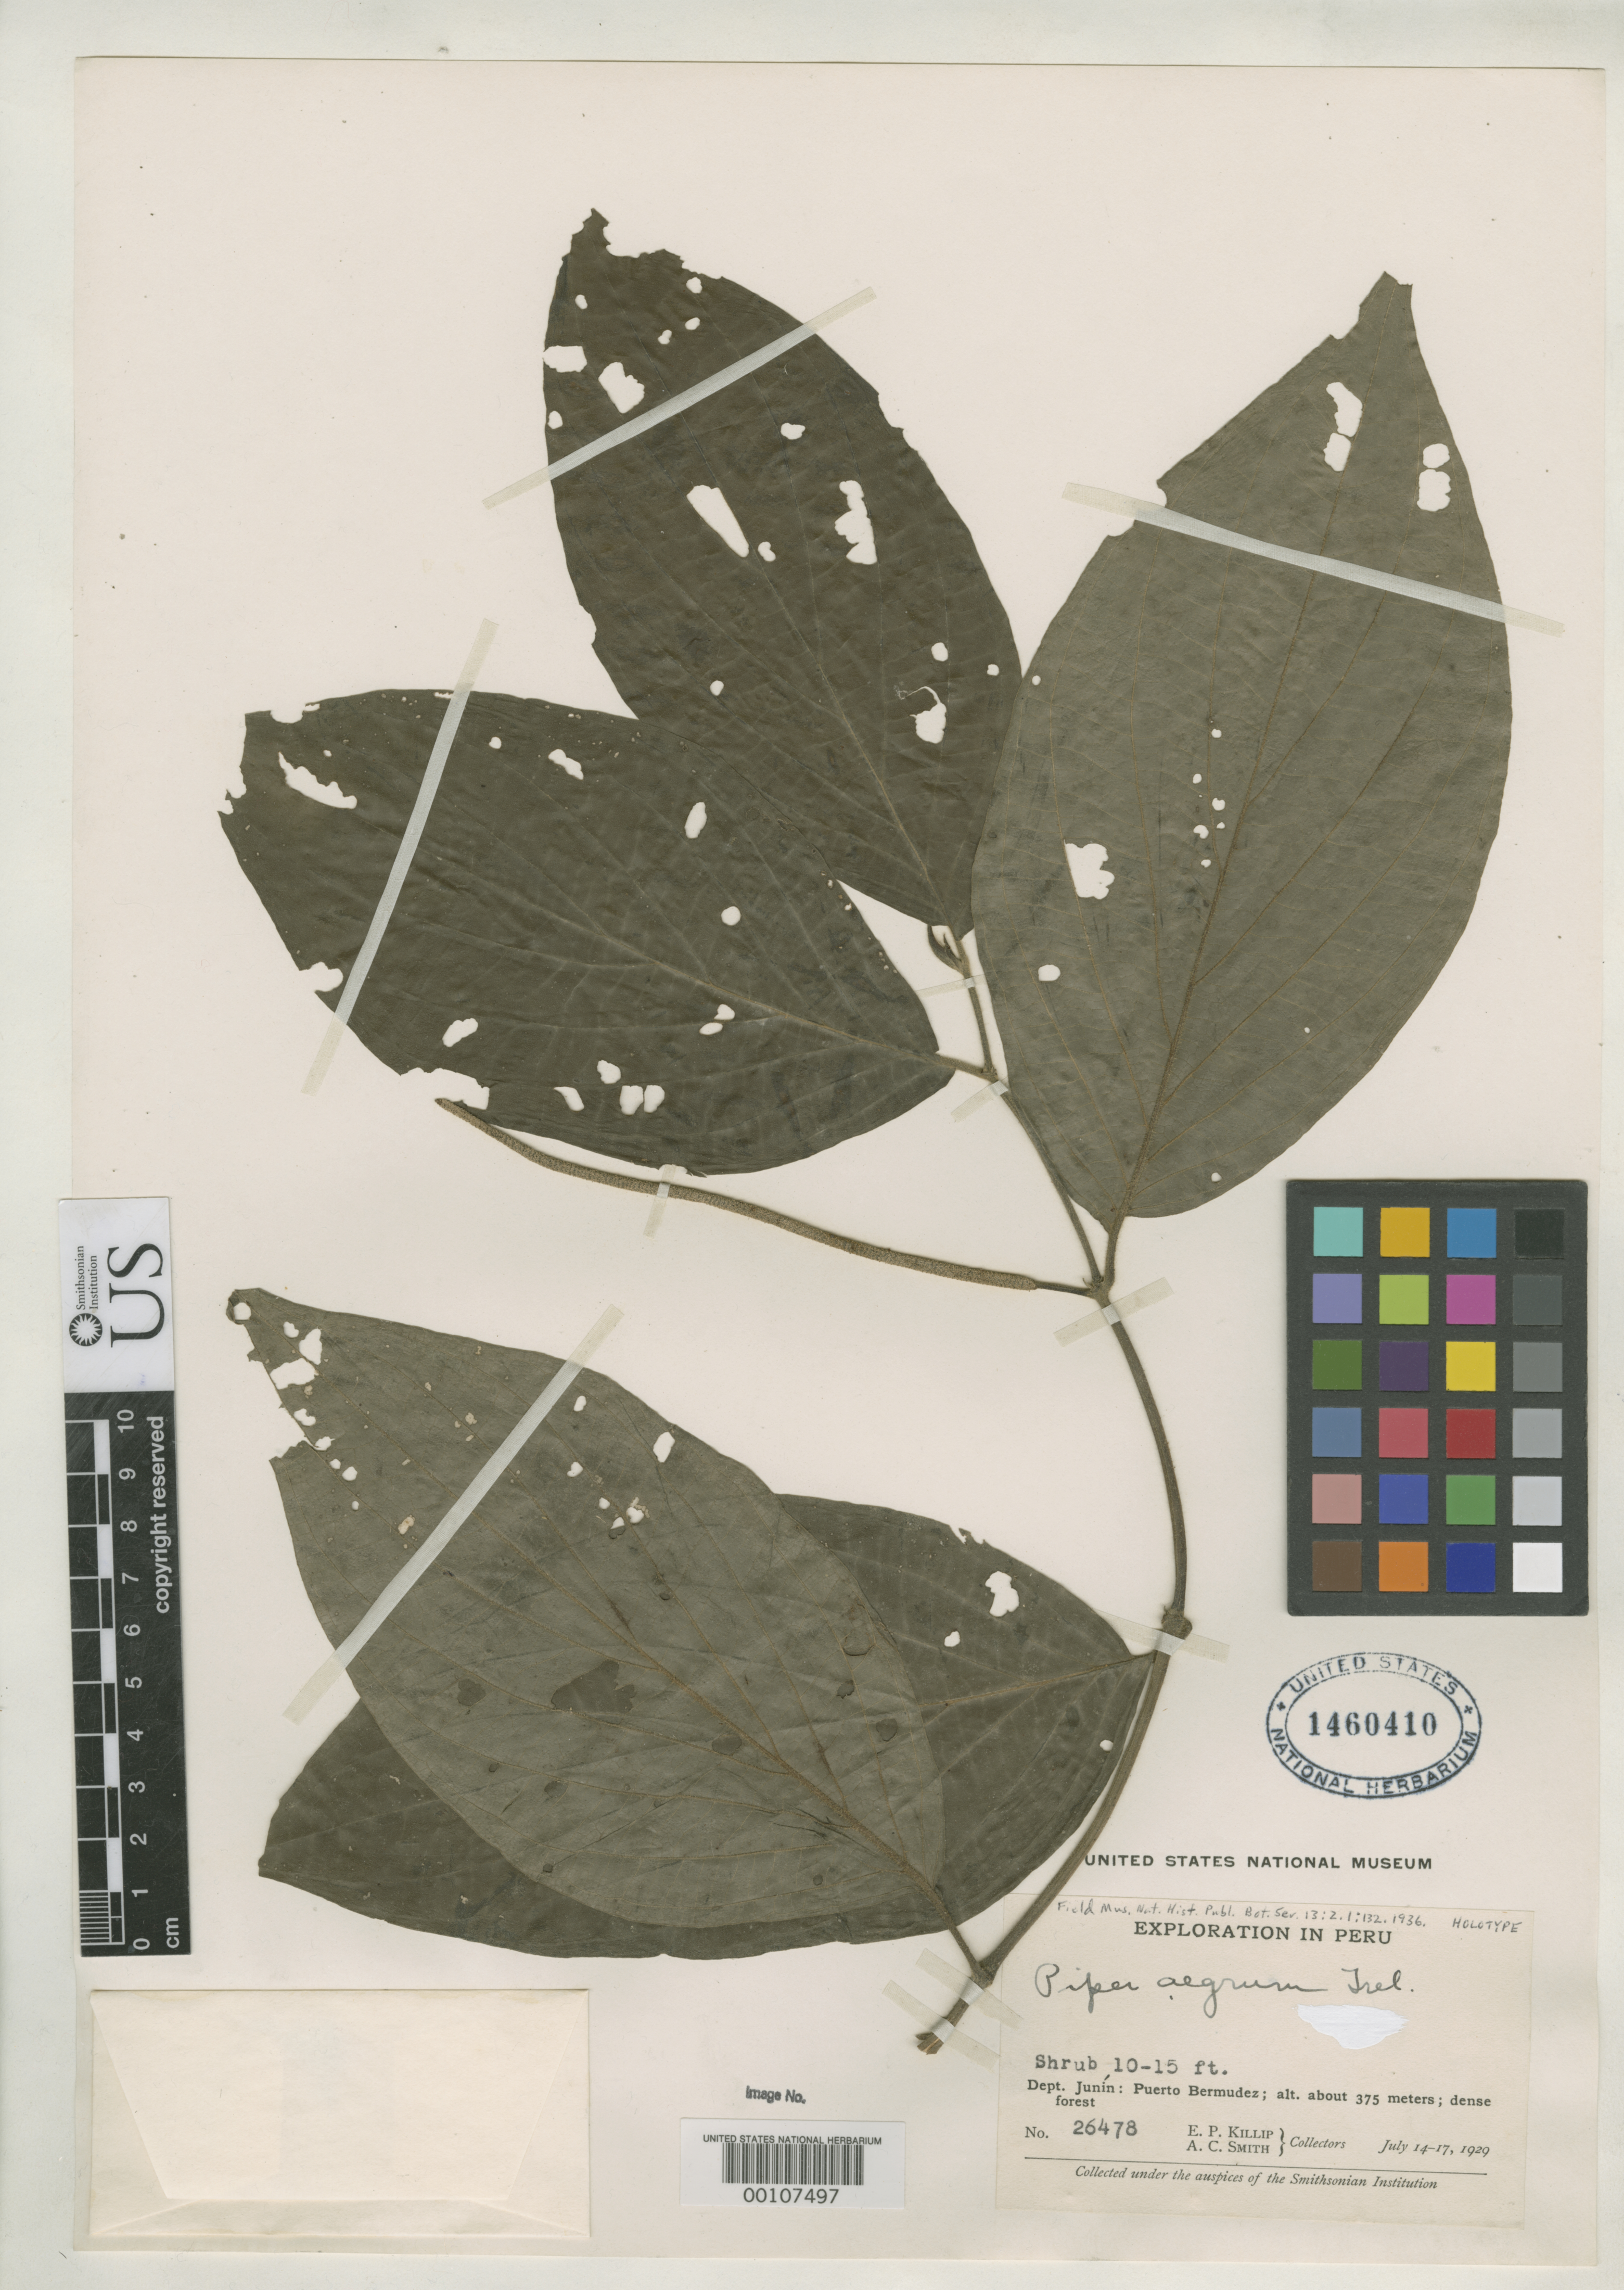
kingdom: Plantae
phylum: Tracheophyta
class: Magnoliopsida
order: Piperales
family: Piperaceae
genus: Piper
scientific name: Piper aegrum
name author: Trel.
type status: Holotype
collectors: E. P. Killip & A. C. Smith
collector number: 26478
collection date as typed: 14 Jul 1929 to 17 Jul 1929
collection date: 1929-07-14/1929-07-17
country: Peru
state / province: Junín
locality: Puerto Bermudez.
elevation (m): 375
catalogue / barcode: US 1460410